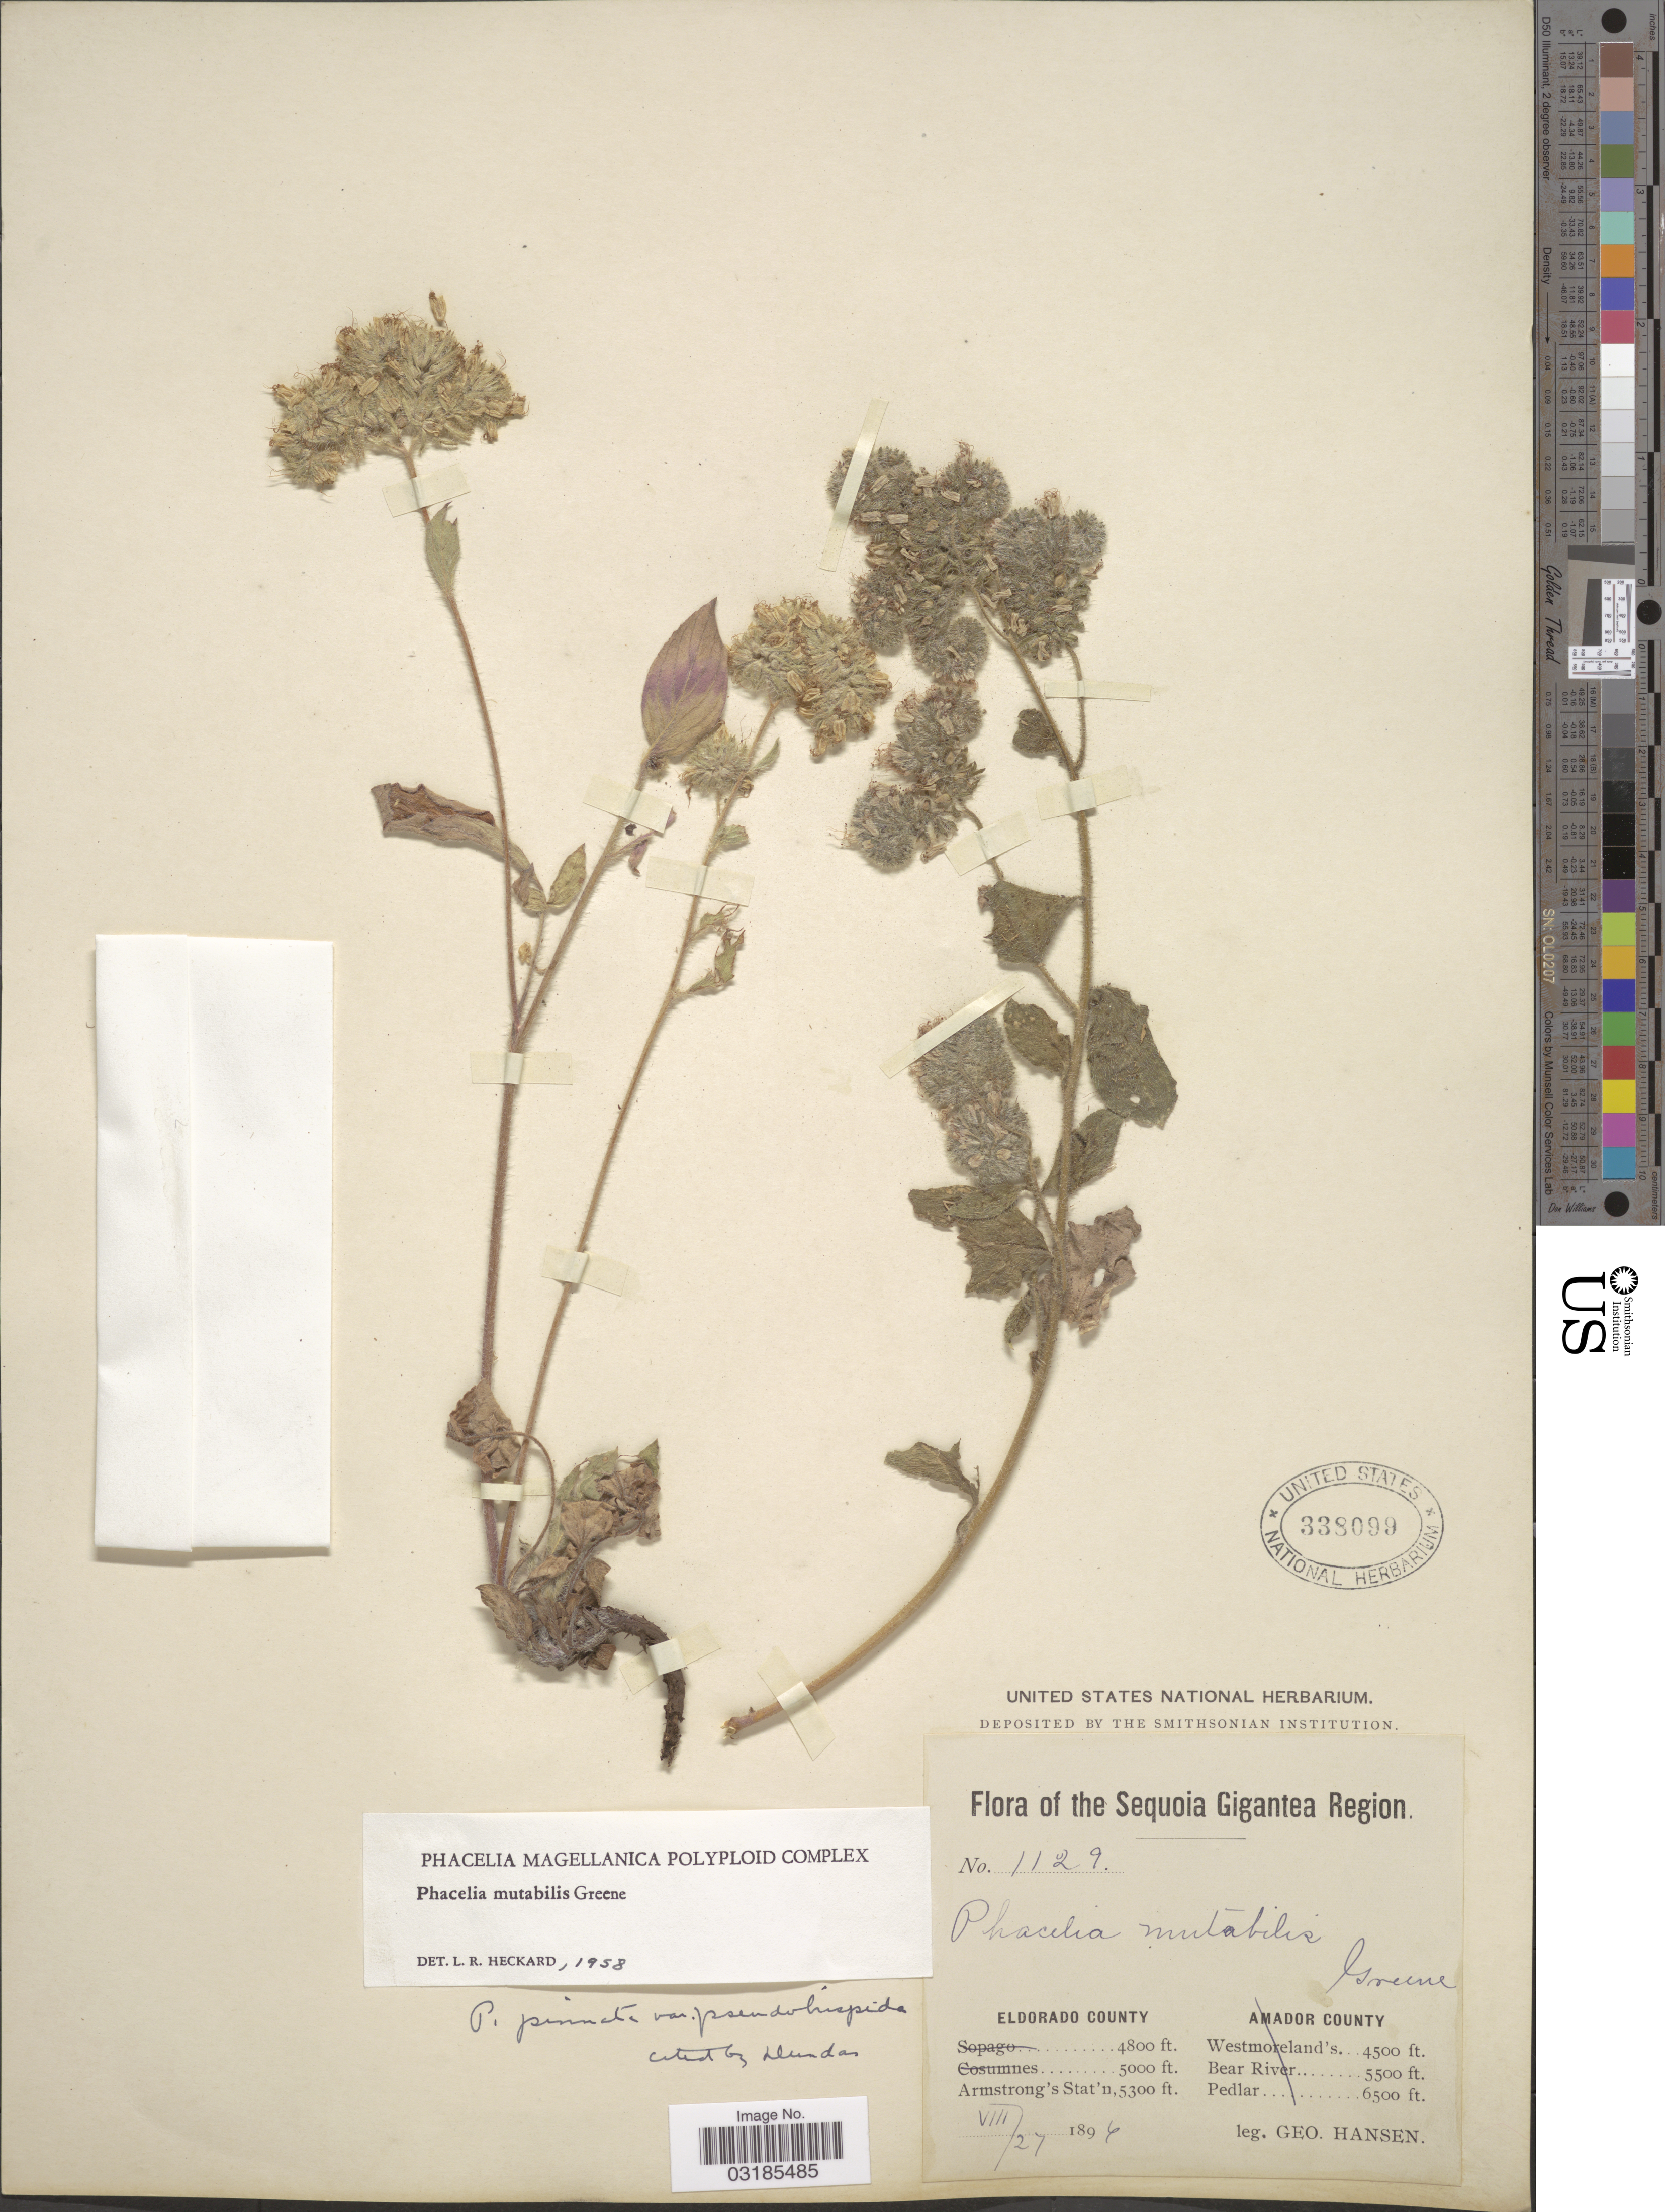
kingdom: Plantae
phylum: Tracheophyta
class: Magnoliopsida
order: Boraginales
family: Hydrophyllaceae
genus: Phacelia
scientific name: Phacelia mutabilis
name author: Greene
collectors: G. Hansen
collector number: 1129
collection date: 1896-08-27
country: United States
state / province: California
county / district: El Dorado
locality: Sequoia Gigantea Region, Eldorado County, Armstrong's Stat'n.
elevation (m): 1615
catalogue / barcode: US 338099